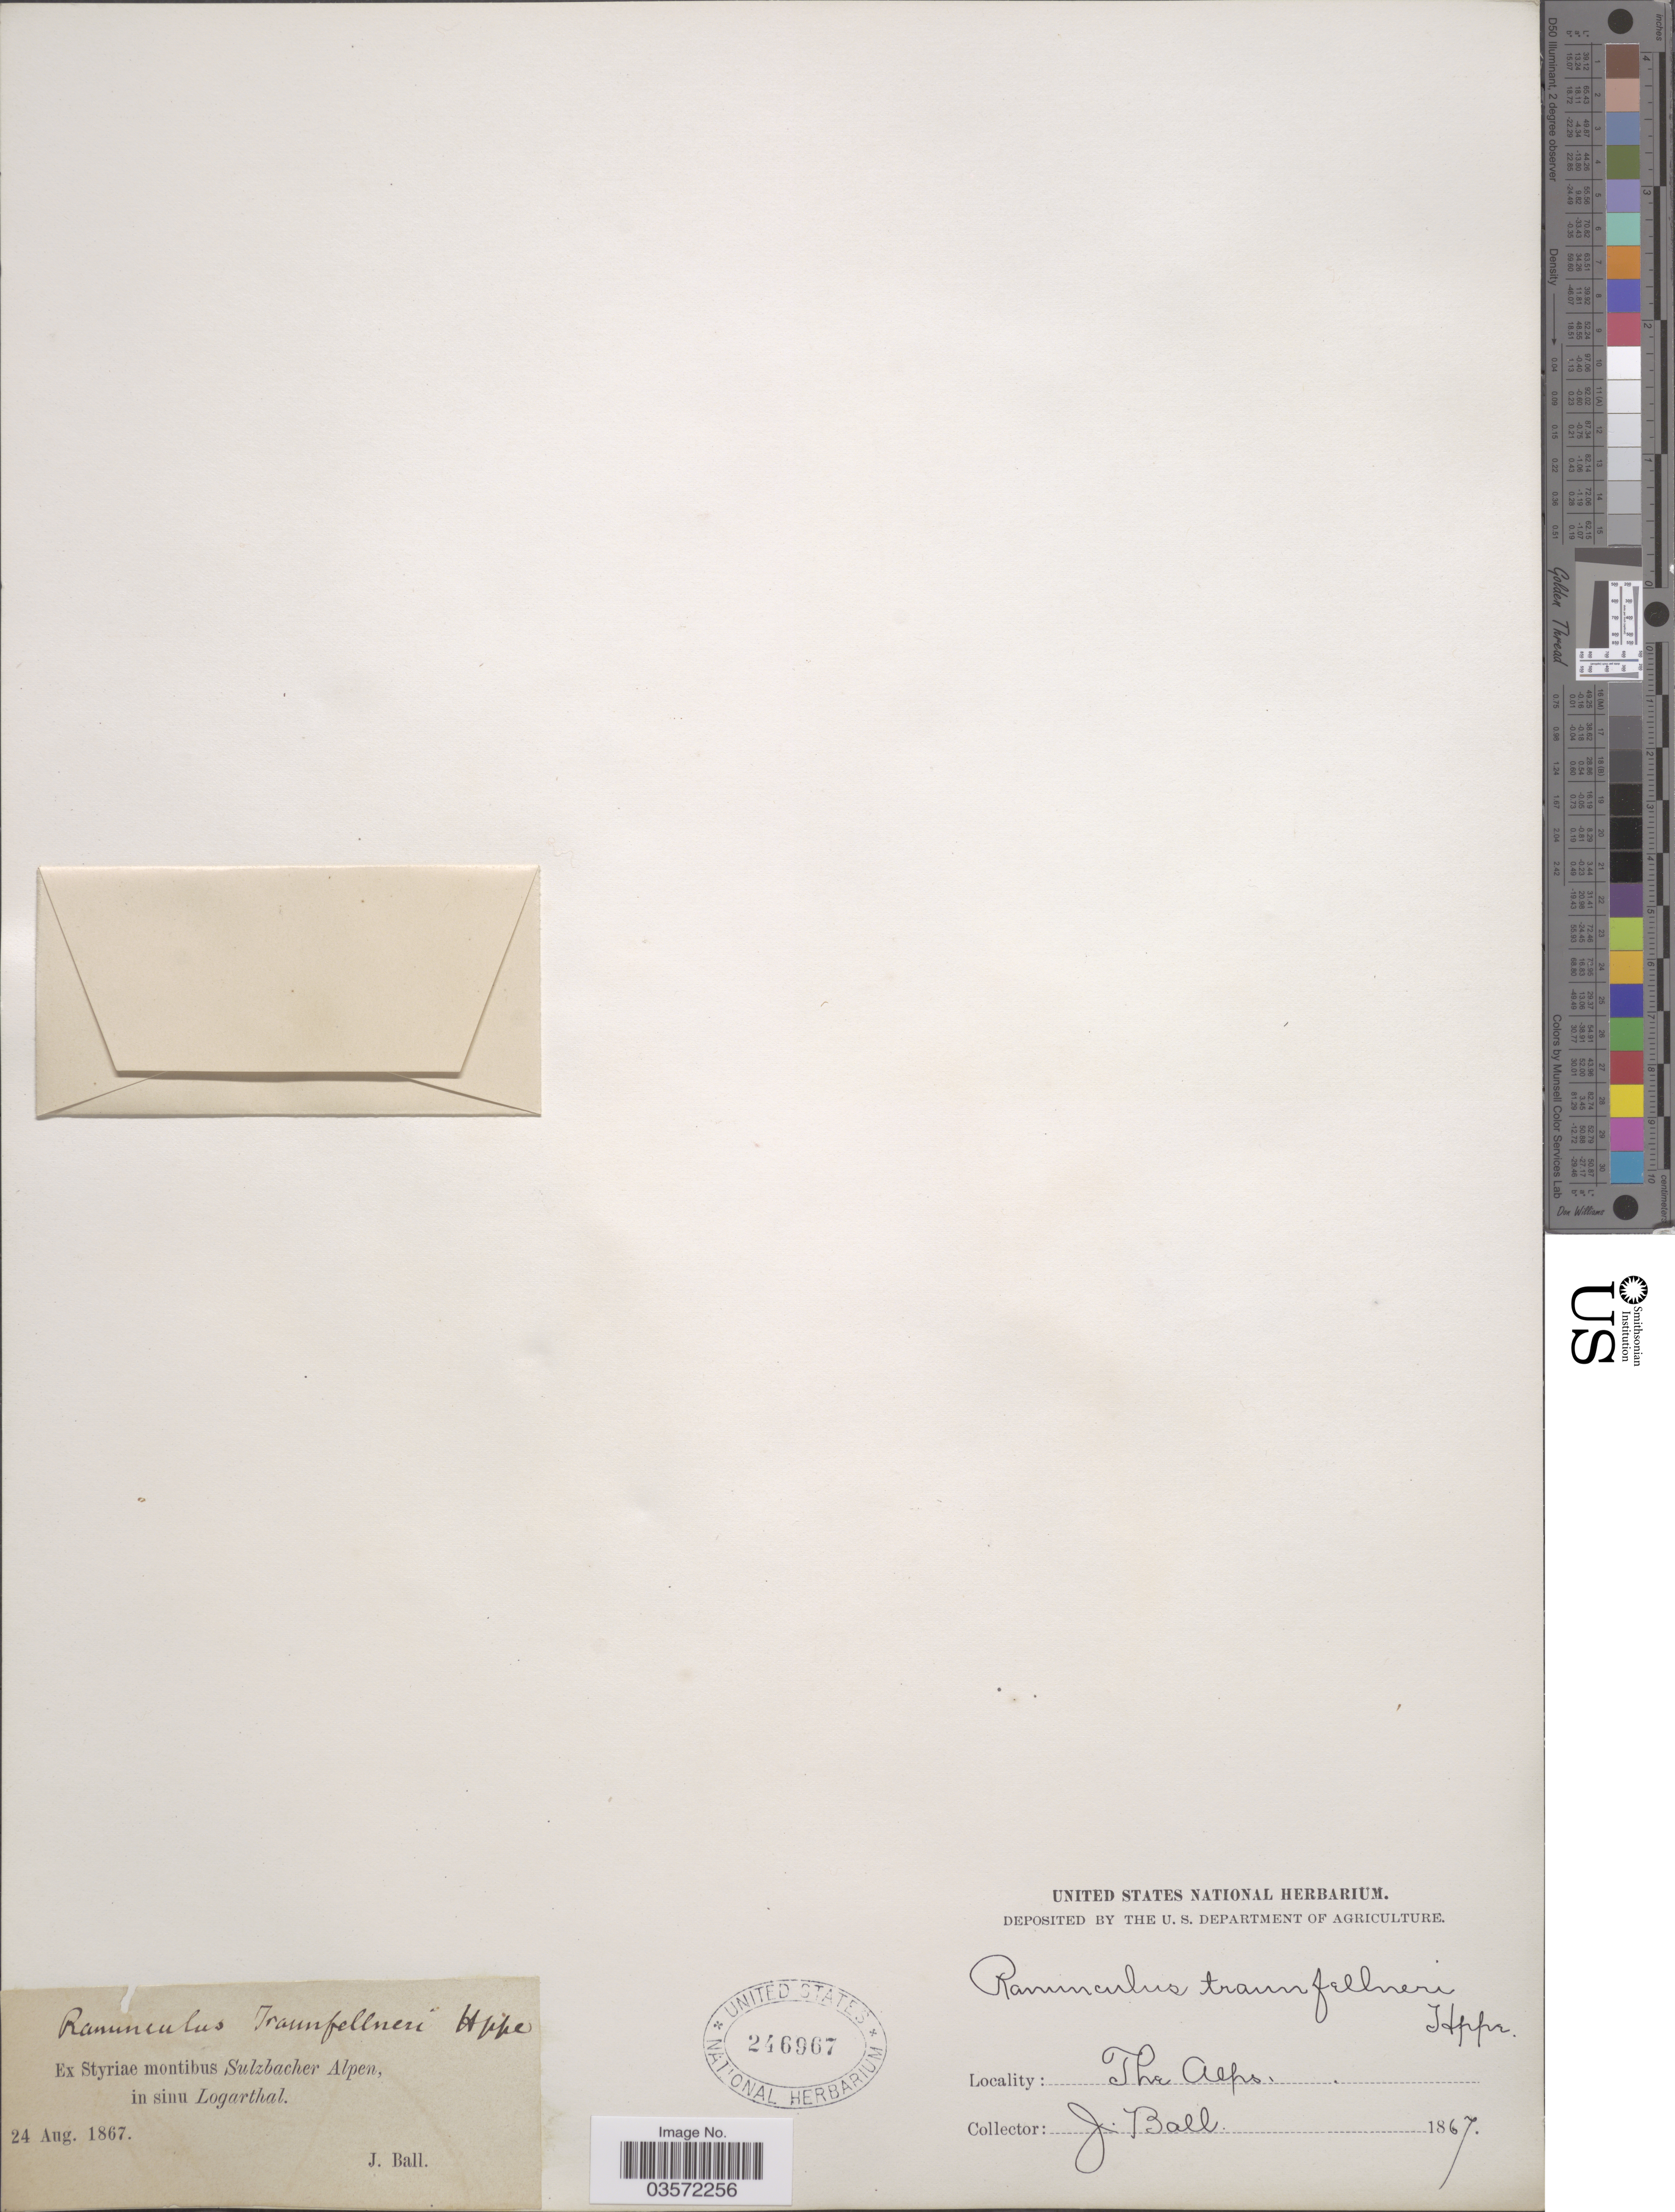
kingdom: Plantae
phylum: Tracheophyta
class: Magnoliopsida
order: Ranunculales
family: Ranunculaceae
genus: Ranunculus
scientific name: Ranunculus traunfellneri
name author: Hoppe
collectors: J. Ball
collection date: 1867-08-24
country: Austria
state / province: Steiermark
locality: Ex Styriae montibus Sulzbacher Alpen, in sinu Logarthal. The Alps.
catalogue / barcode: US 246967